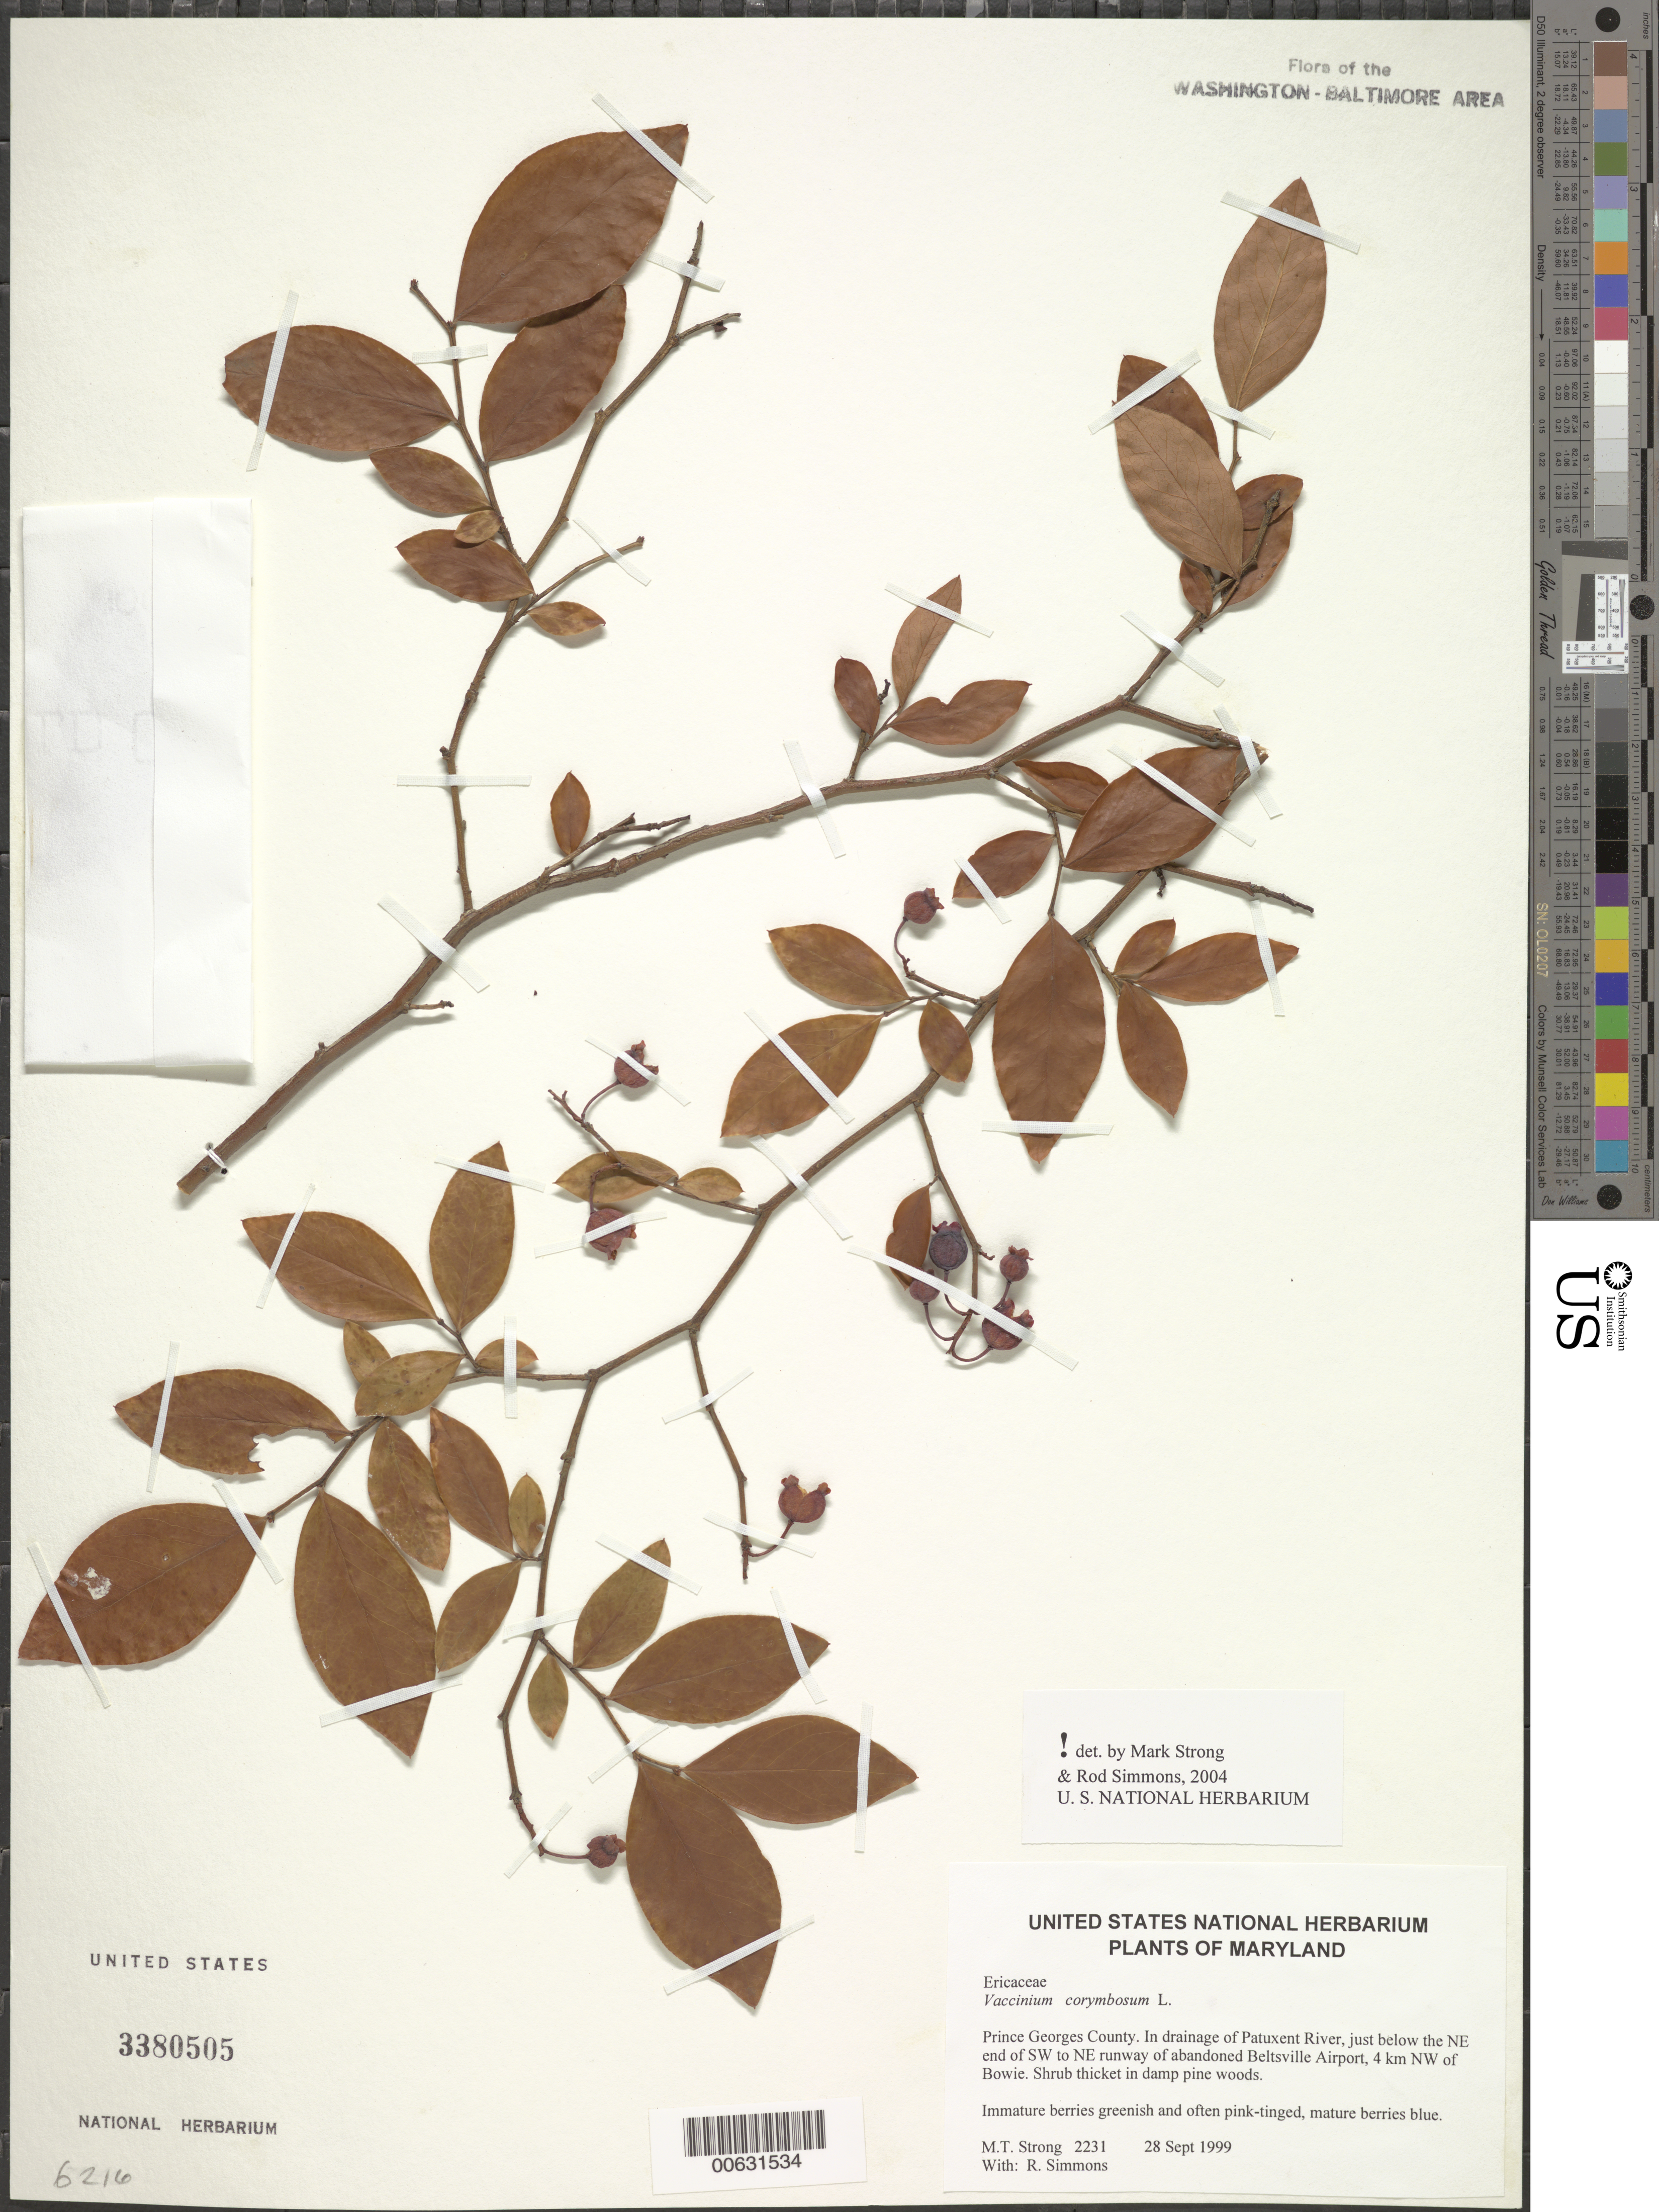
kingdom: Plantae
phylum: Tracheophyta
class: Magnoliopsida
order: Ericales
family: Ericaceae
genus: Vaccinium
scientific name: Vaccinium corymbosum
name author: L.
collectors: M. T. Strong & R. Simmons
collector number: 2231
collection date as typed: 28 Sep 1999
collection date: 1999-09-28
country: United States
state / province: Maryland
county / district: Prince George's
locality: In drainage of Patuxent River, just below the NE end of SW to NE runway of abandoned Beltsville Airport, 4 km NW of Bowie.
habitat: Shrub thicket in damp pine woods.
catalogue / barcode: US 3380505